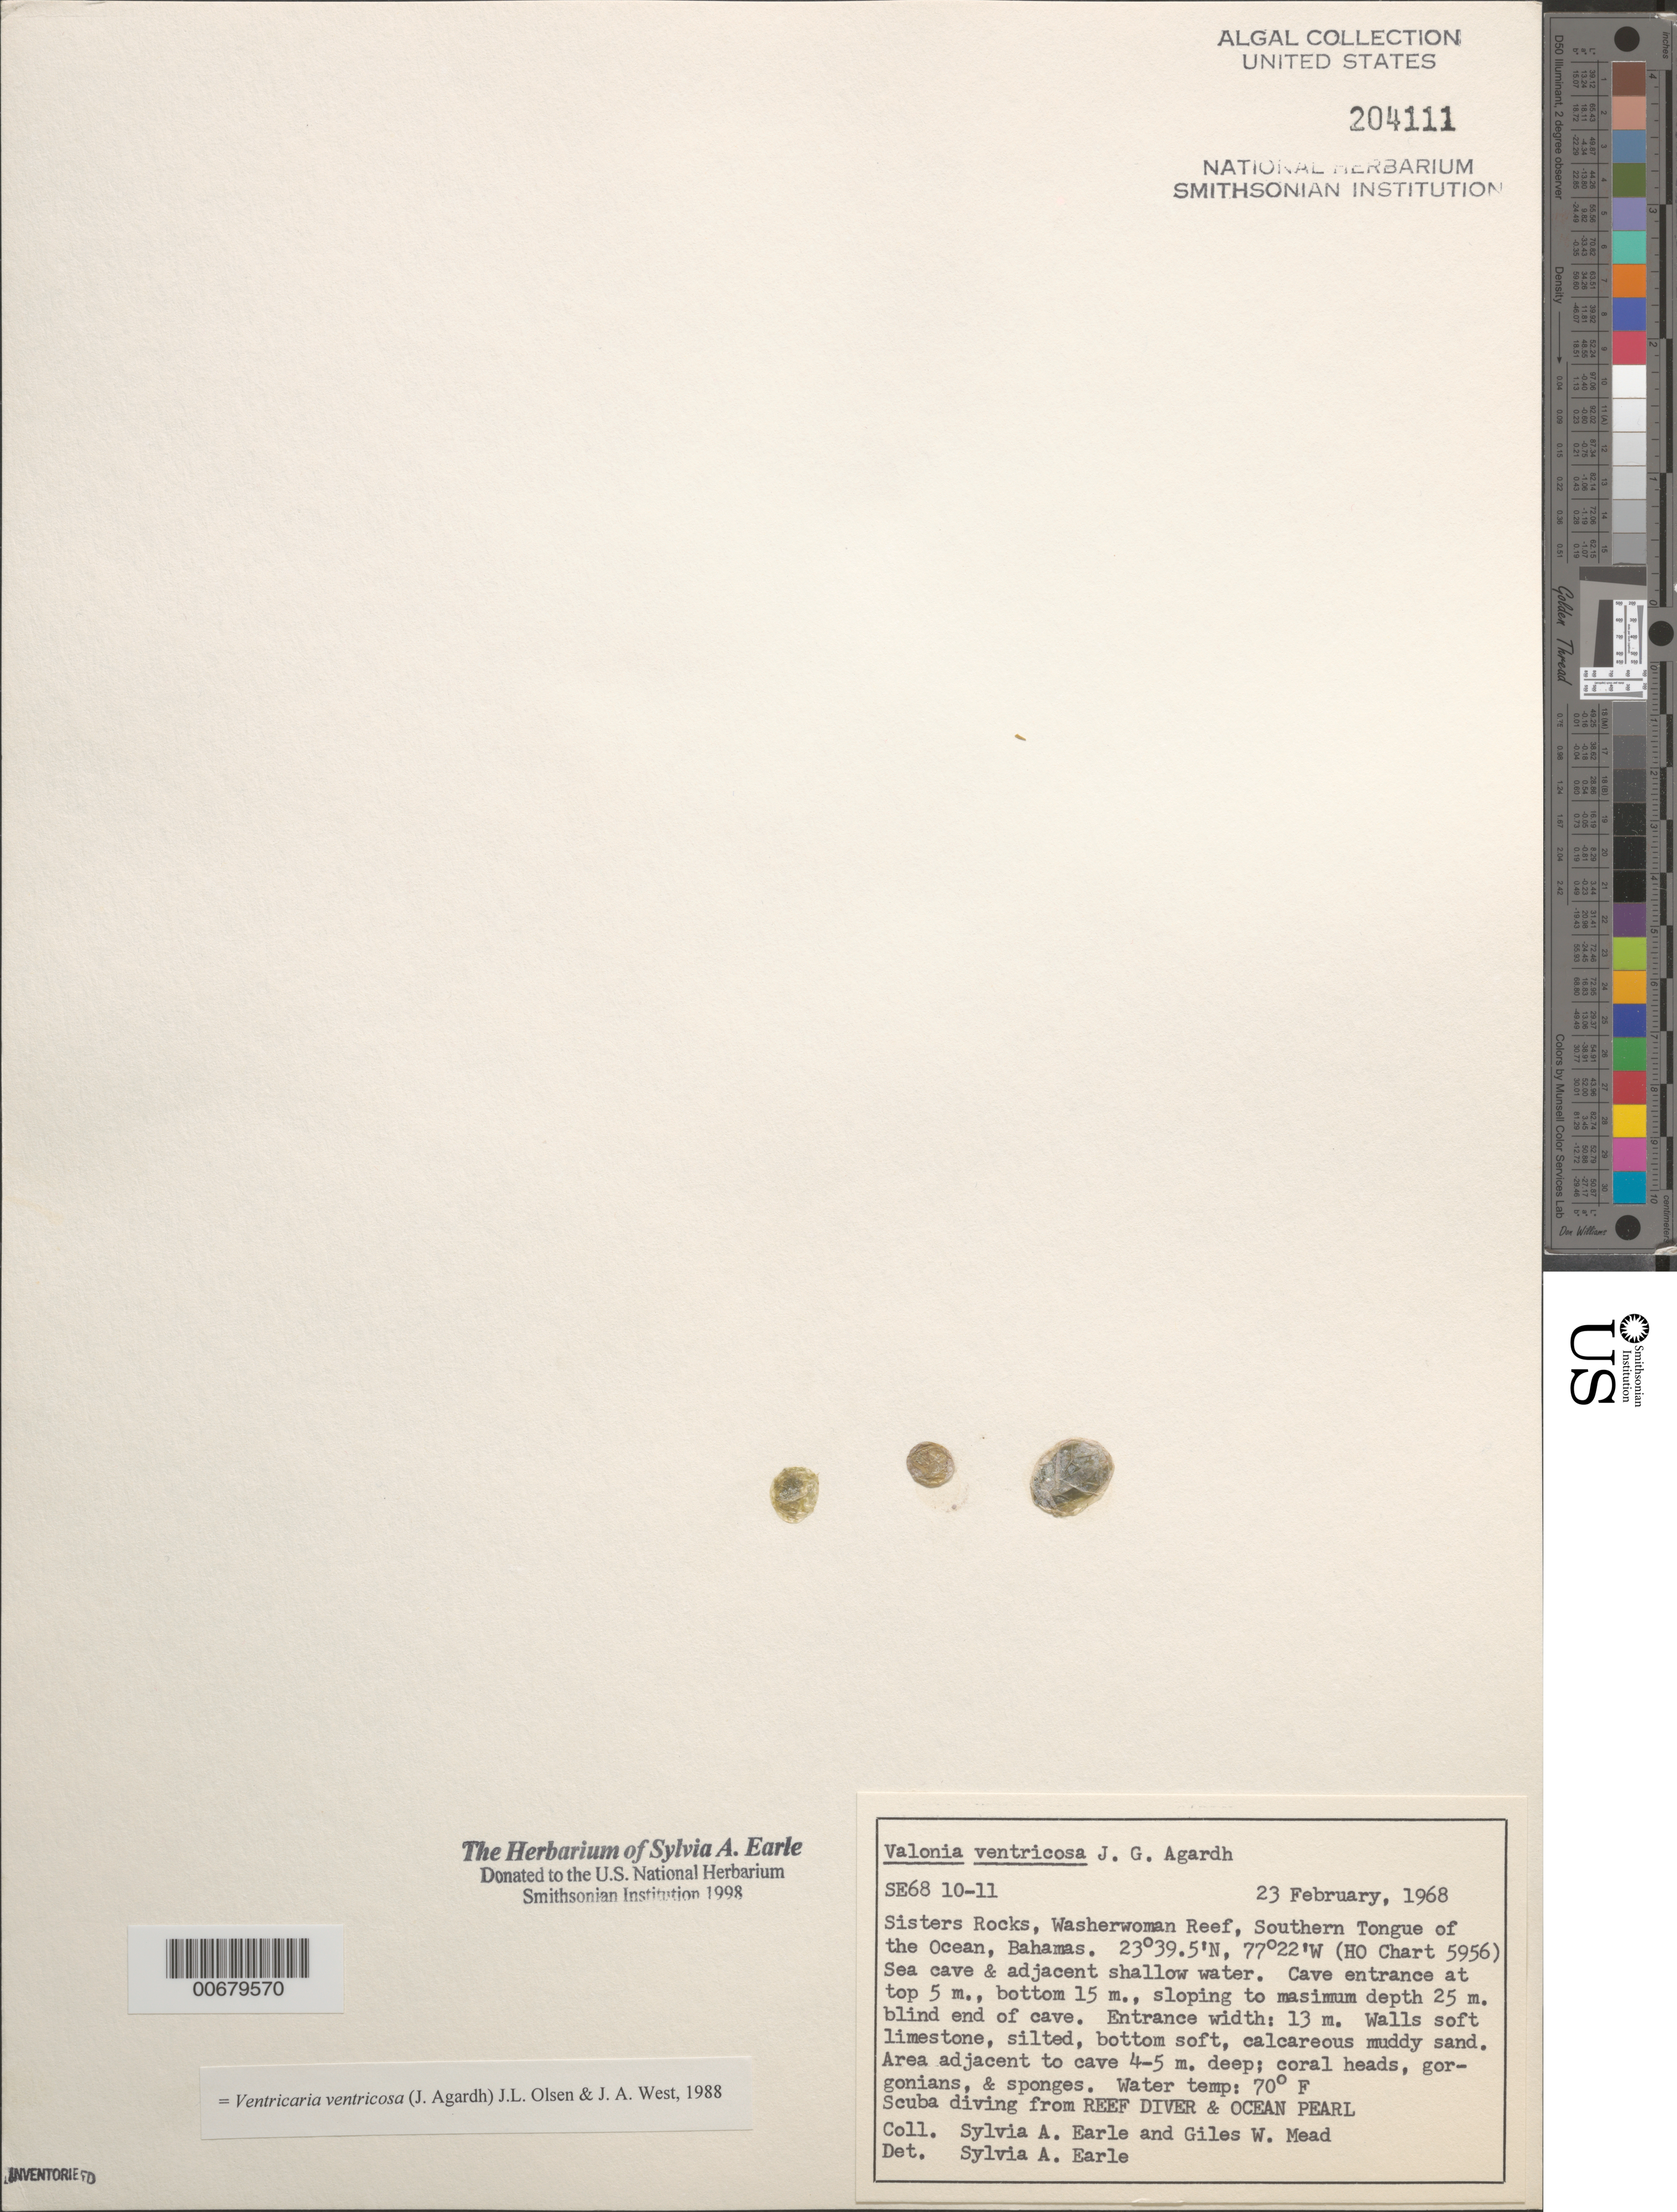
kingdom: Plantae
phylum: Chlorophyta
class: Ulvophyceae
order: Siphonocladales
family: Valoniaceae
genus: Valonia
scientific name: Valonia ventricosa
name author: J. Agardh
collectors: S. A. Earle & G. W. Mead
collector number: SE 6810-11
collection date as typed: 23 Feb 1968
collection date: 1968-02-23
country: Bahamas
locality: Sisters Rocks, Washerwoman Reef, Southern Tongue of the Ocean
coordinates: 23 39.5' N, 77 22' W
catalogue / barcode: US 204111